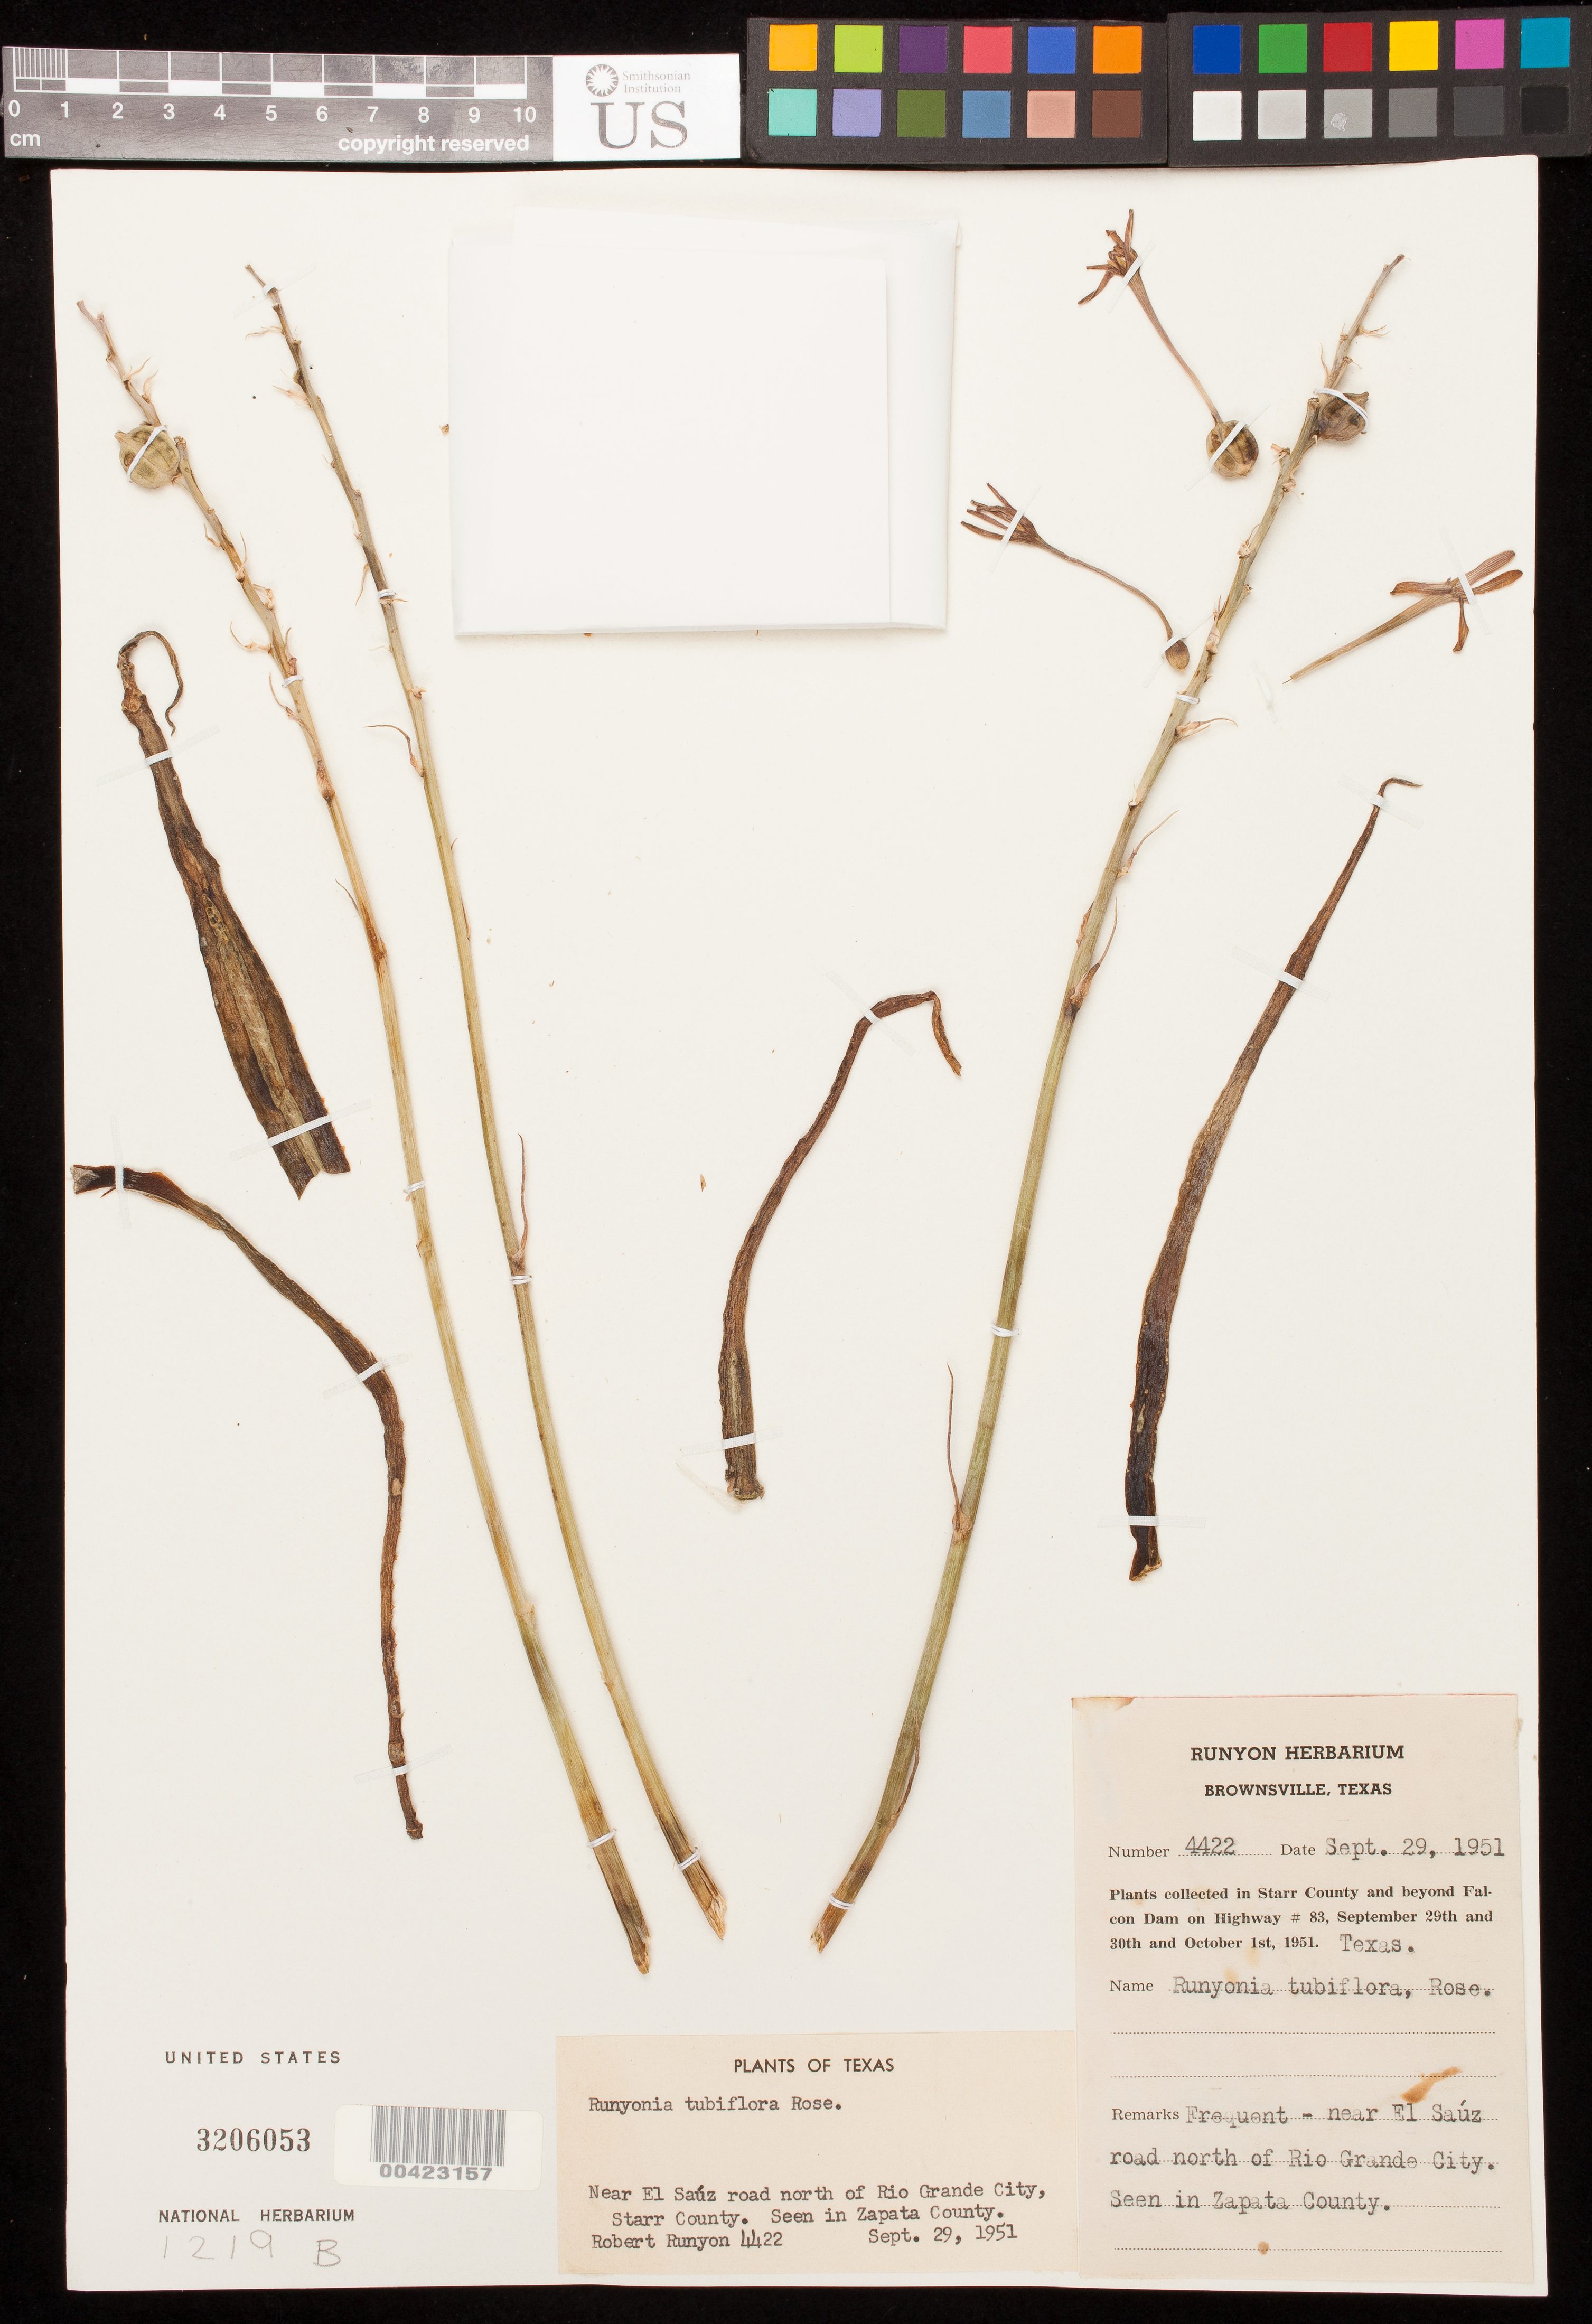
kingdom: Plantae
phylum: Tracheophyta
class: Liliopsida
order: Asparagales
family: Asparagaceae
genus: Agave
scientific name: Agave longiflora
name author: (Rose) G.D. Rowley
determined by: Strong, Mark T., (BOT), Smithsonian Institution - National Museum of Natural History (UNITED STATES)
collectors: R. Runyon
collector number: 4422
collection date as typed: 29 Sep 1951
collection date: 1951-09-29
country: United States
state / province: Texas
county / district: Zapata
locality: Near el sauz road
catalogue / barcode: US 3206053